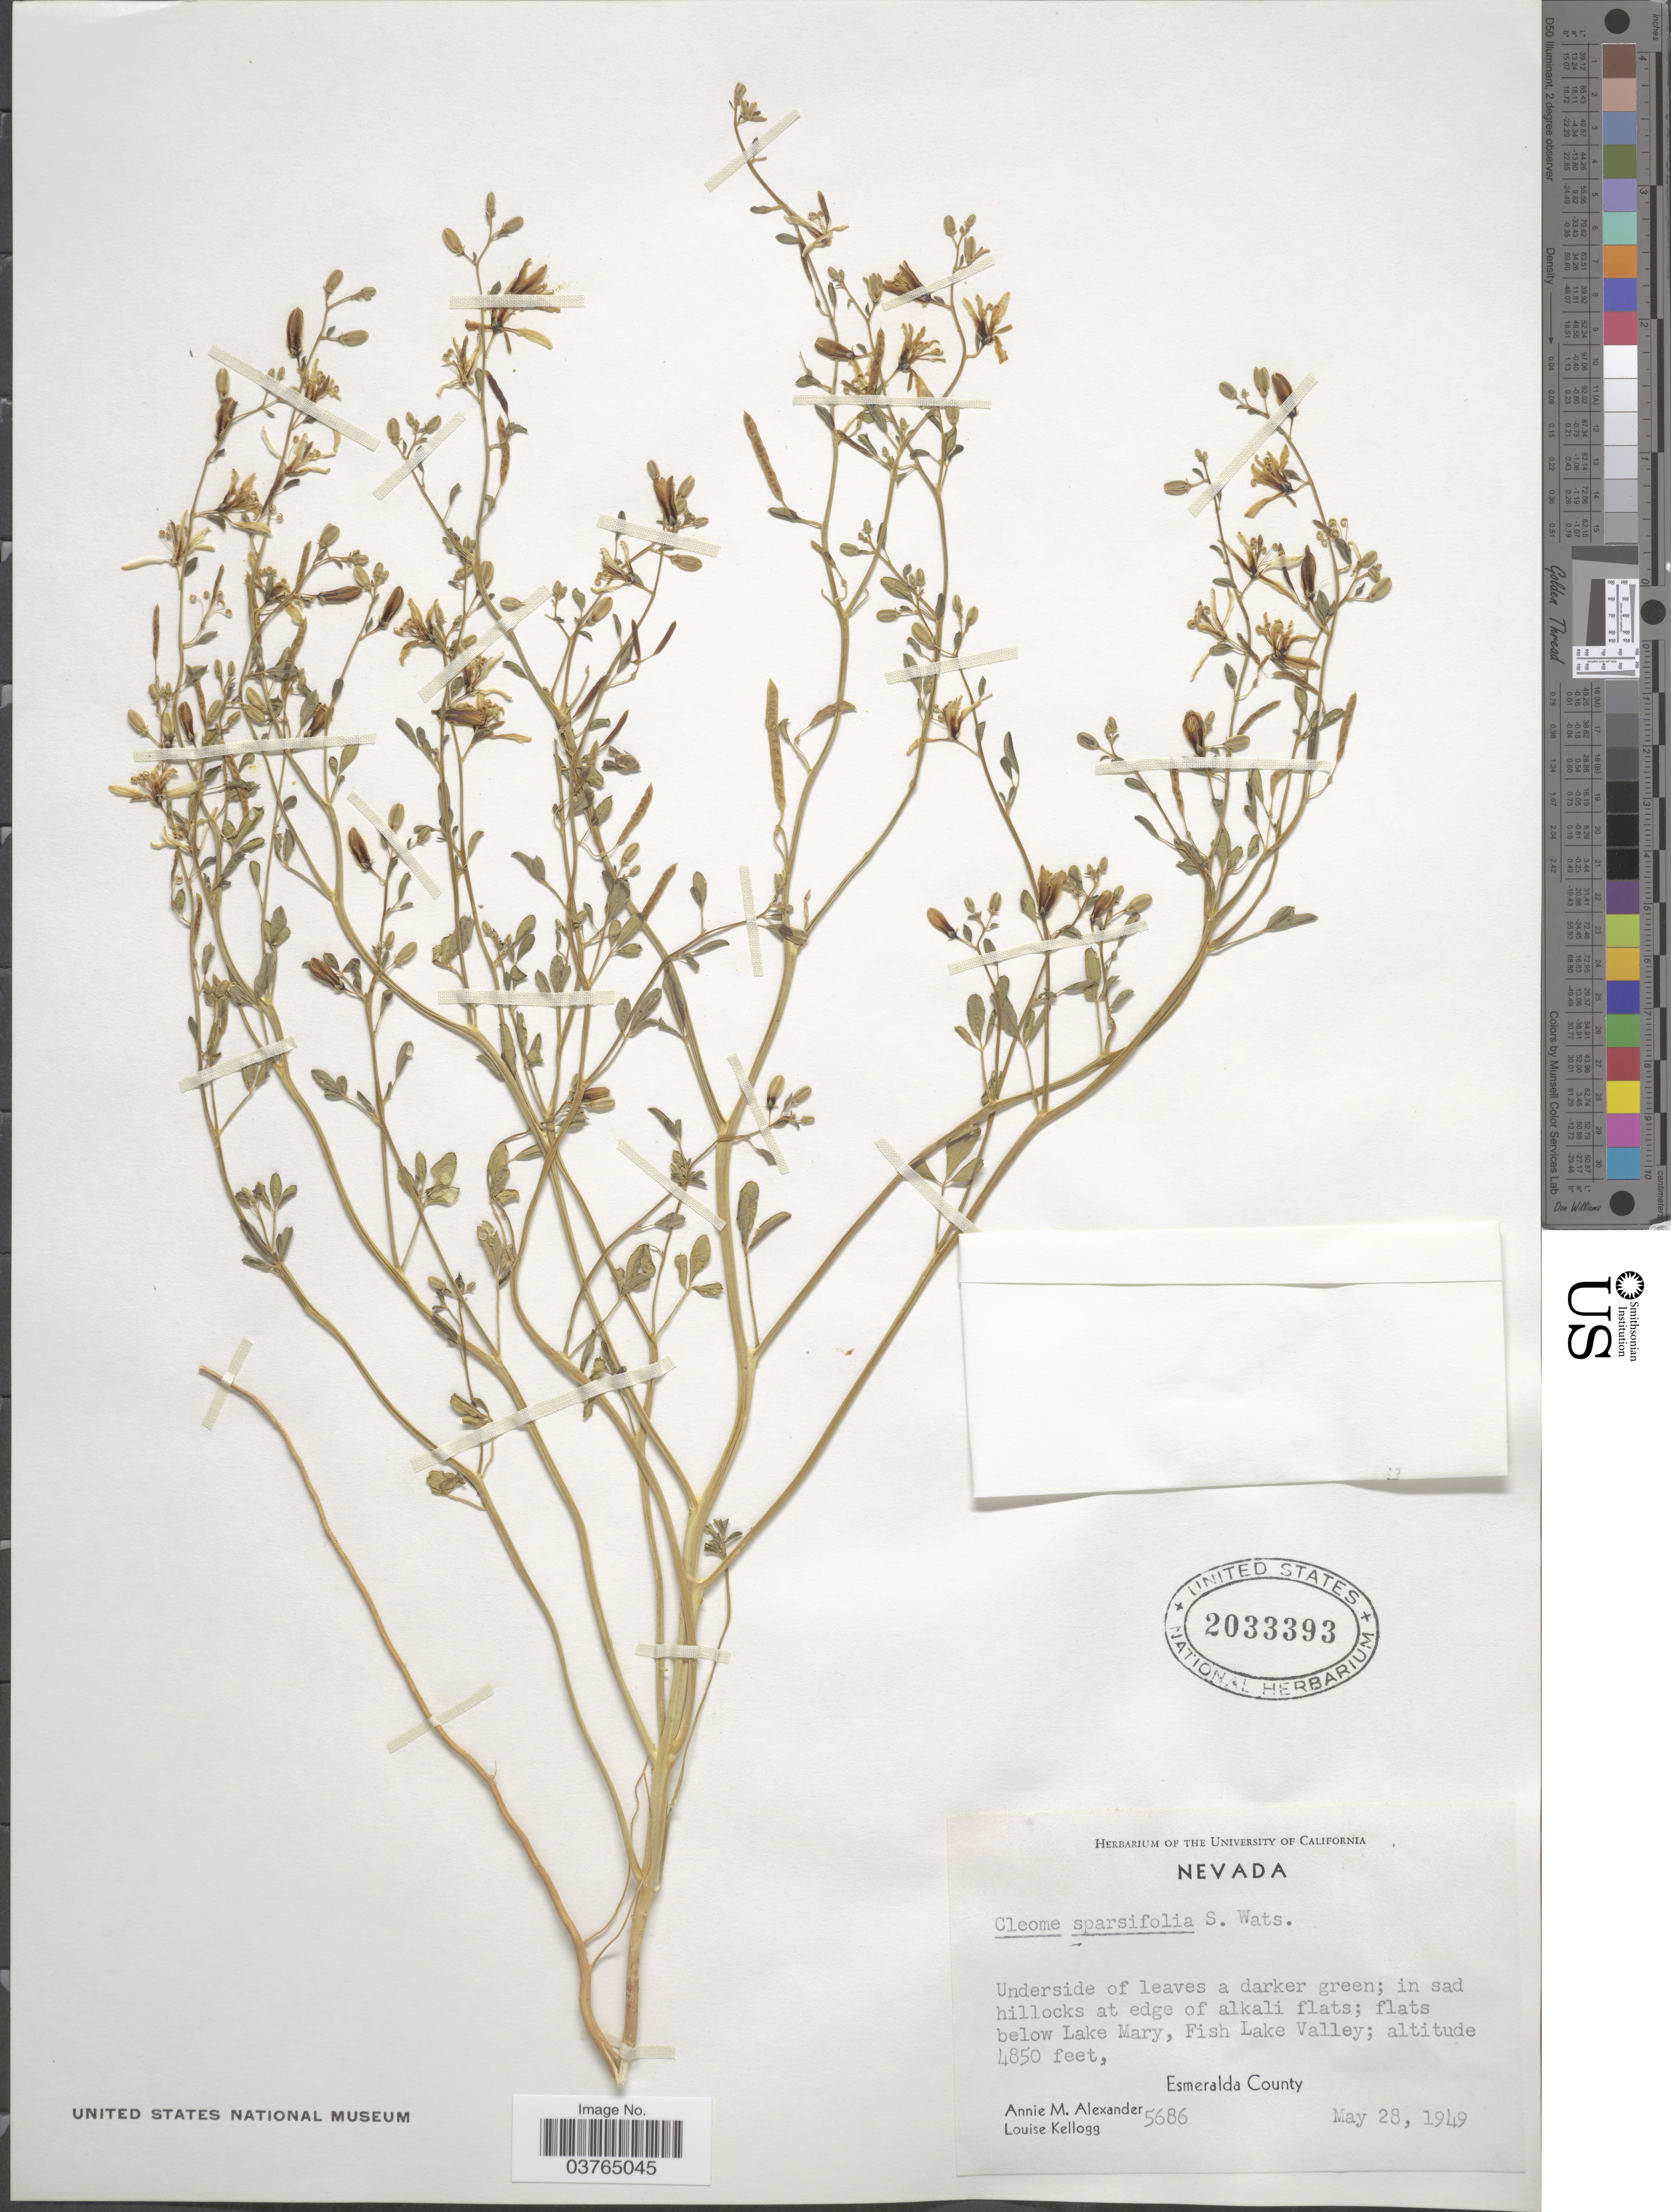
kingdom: Plantae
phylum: Tracheophyta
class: Magnoliopsida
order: Brassicales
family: Cleomaceae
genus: Cleomella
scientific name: Cleomella sparsifolia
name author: (S. Watson) J.C. Hall & Roalson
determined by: Strong, M. T., (US), Smithsonian Institution - National Museum of Natural History (UNITED STATES)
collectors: A. M. Alexander & L. Kellogg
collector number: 5686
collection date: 1949-05-28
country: United States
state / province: Nevada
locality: Flats below Lake Mary, Fish Lake Valley. Esmeralda County.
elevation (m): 1478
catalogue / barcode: US 2033393